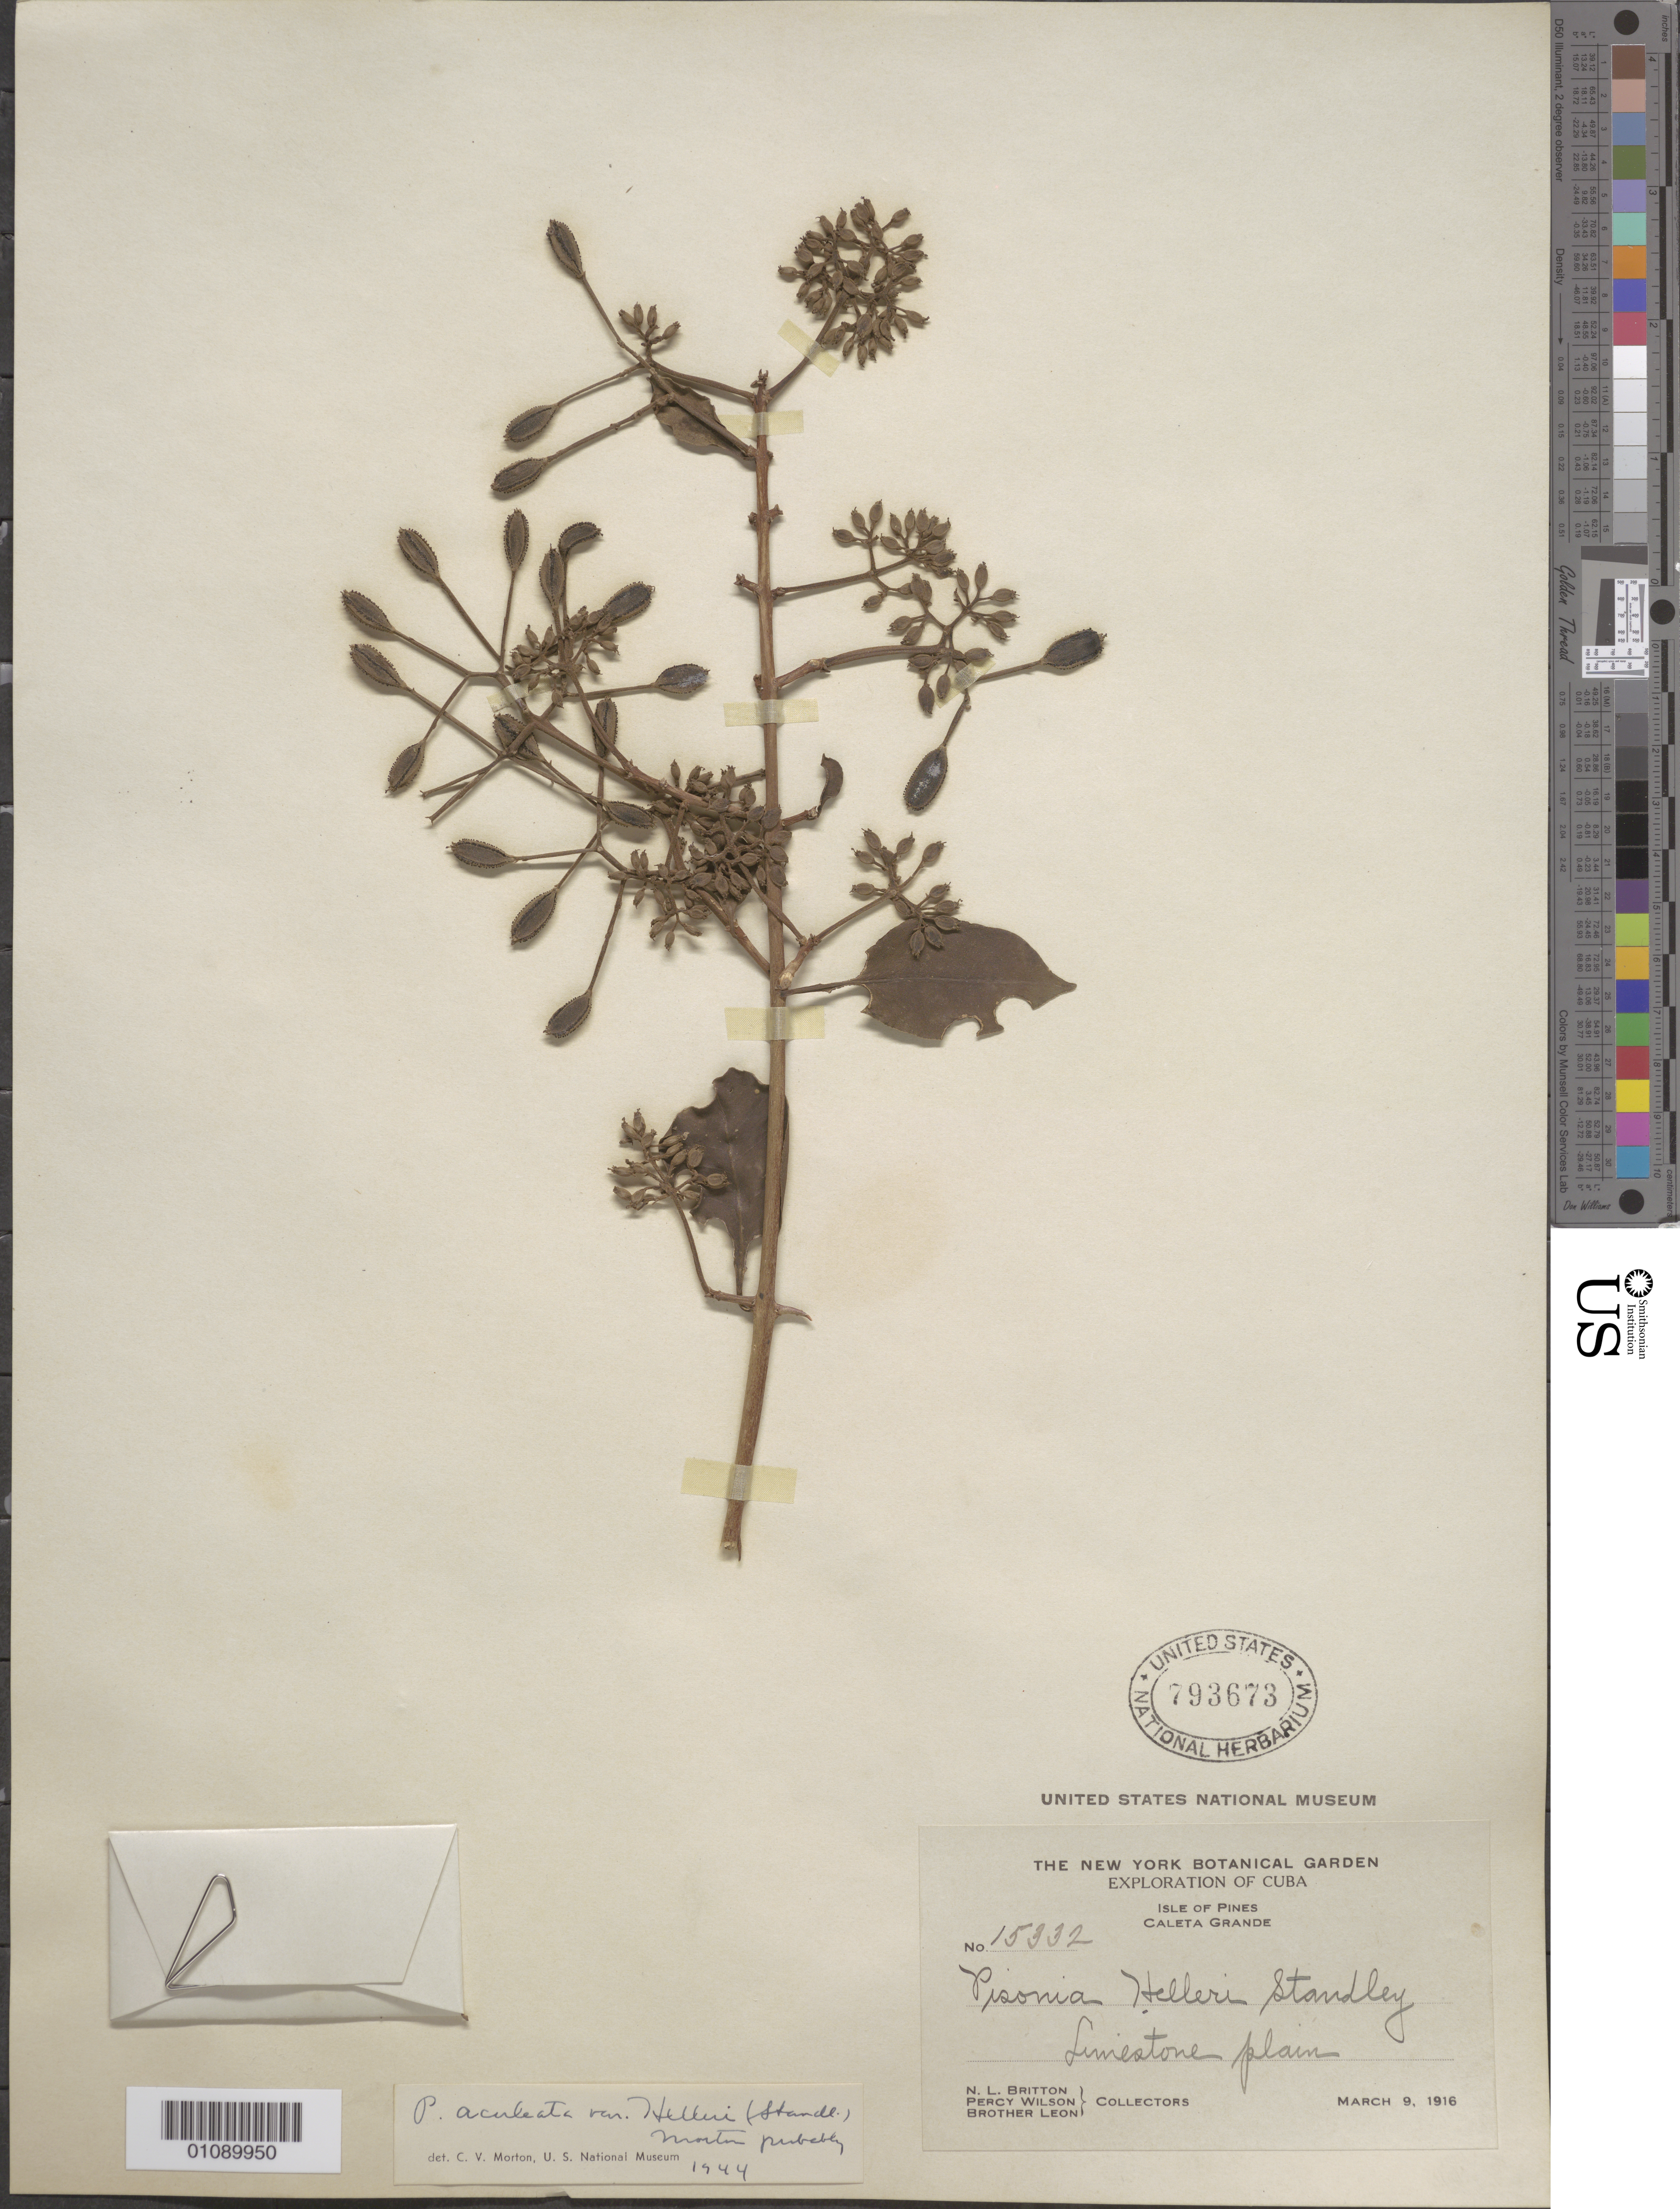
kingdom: Plantae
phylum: Tracheophyta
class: Magnoliopsida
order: Caryophyllales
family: Nyctaginaceae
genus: Pisonia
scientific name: Pisonia aculeata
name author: L.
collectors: N. Britton, P. Wilson & Bro. León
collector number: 15332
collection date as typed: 09 Mar 1916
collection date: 1916-03-09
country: Cuba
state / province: Isla de La Juventud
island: Isla de la Juventud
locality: Isle of Pines, Caleta Grande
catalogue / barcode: US 793673